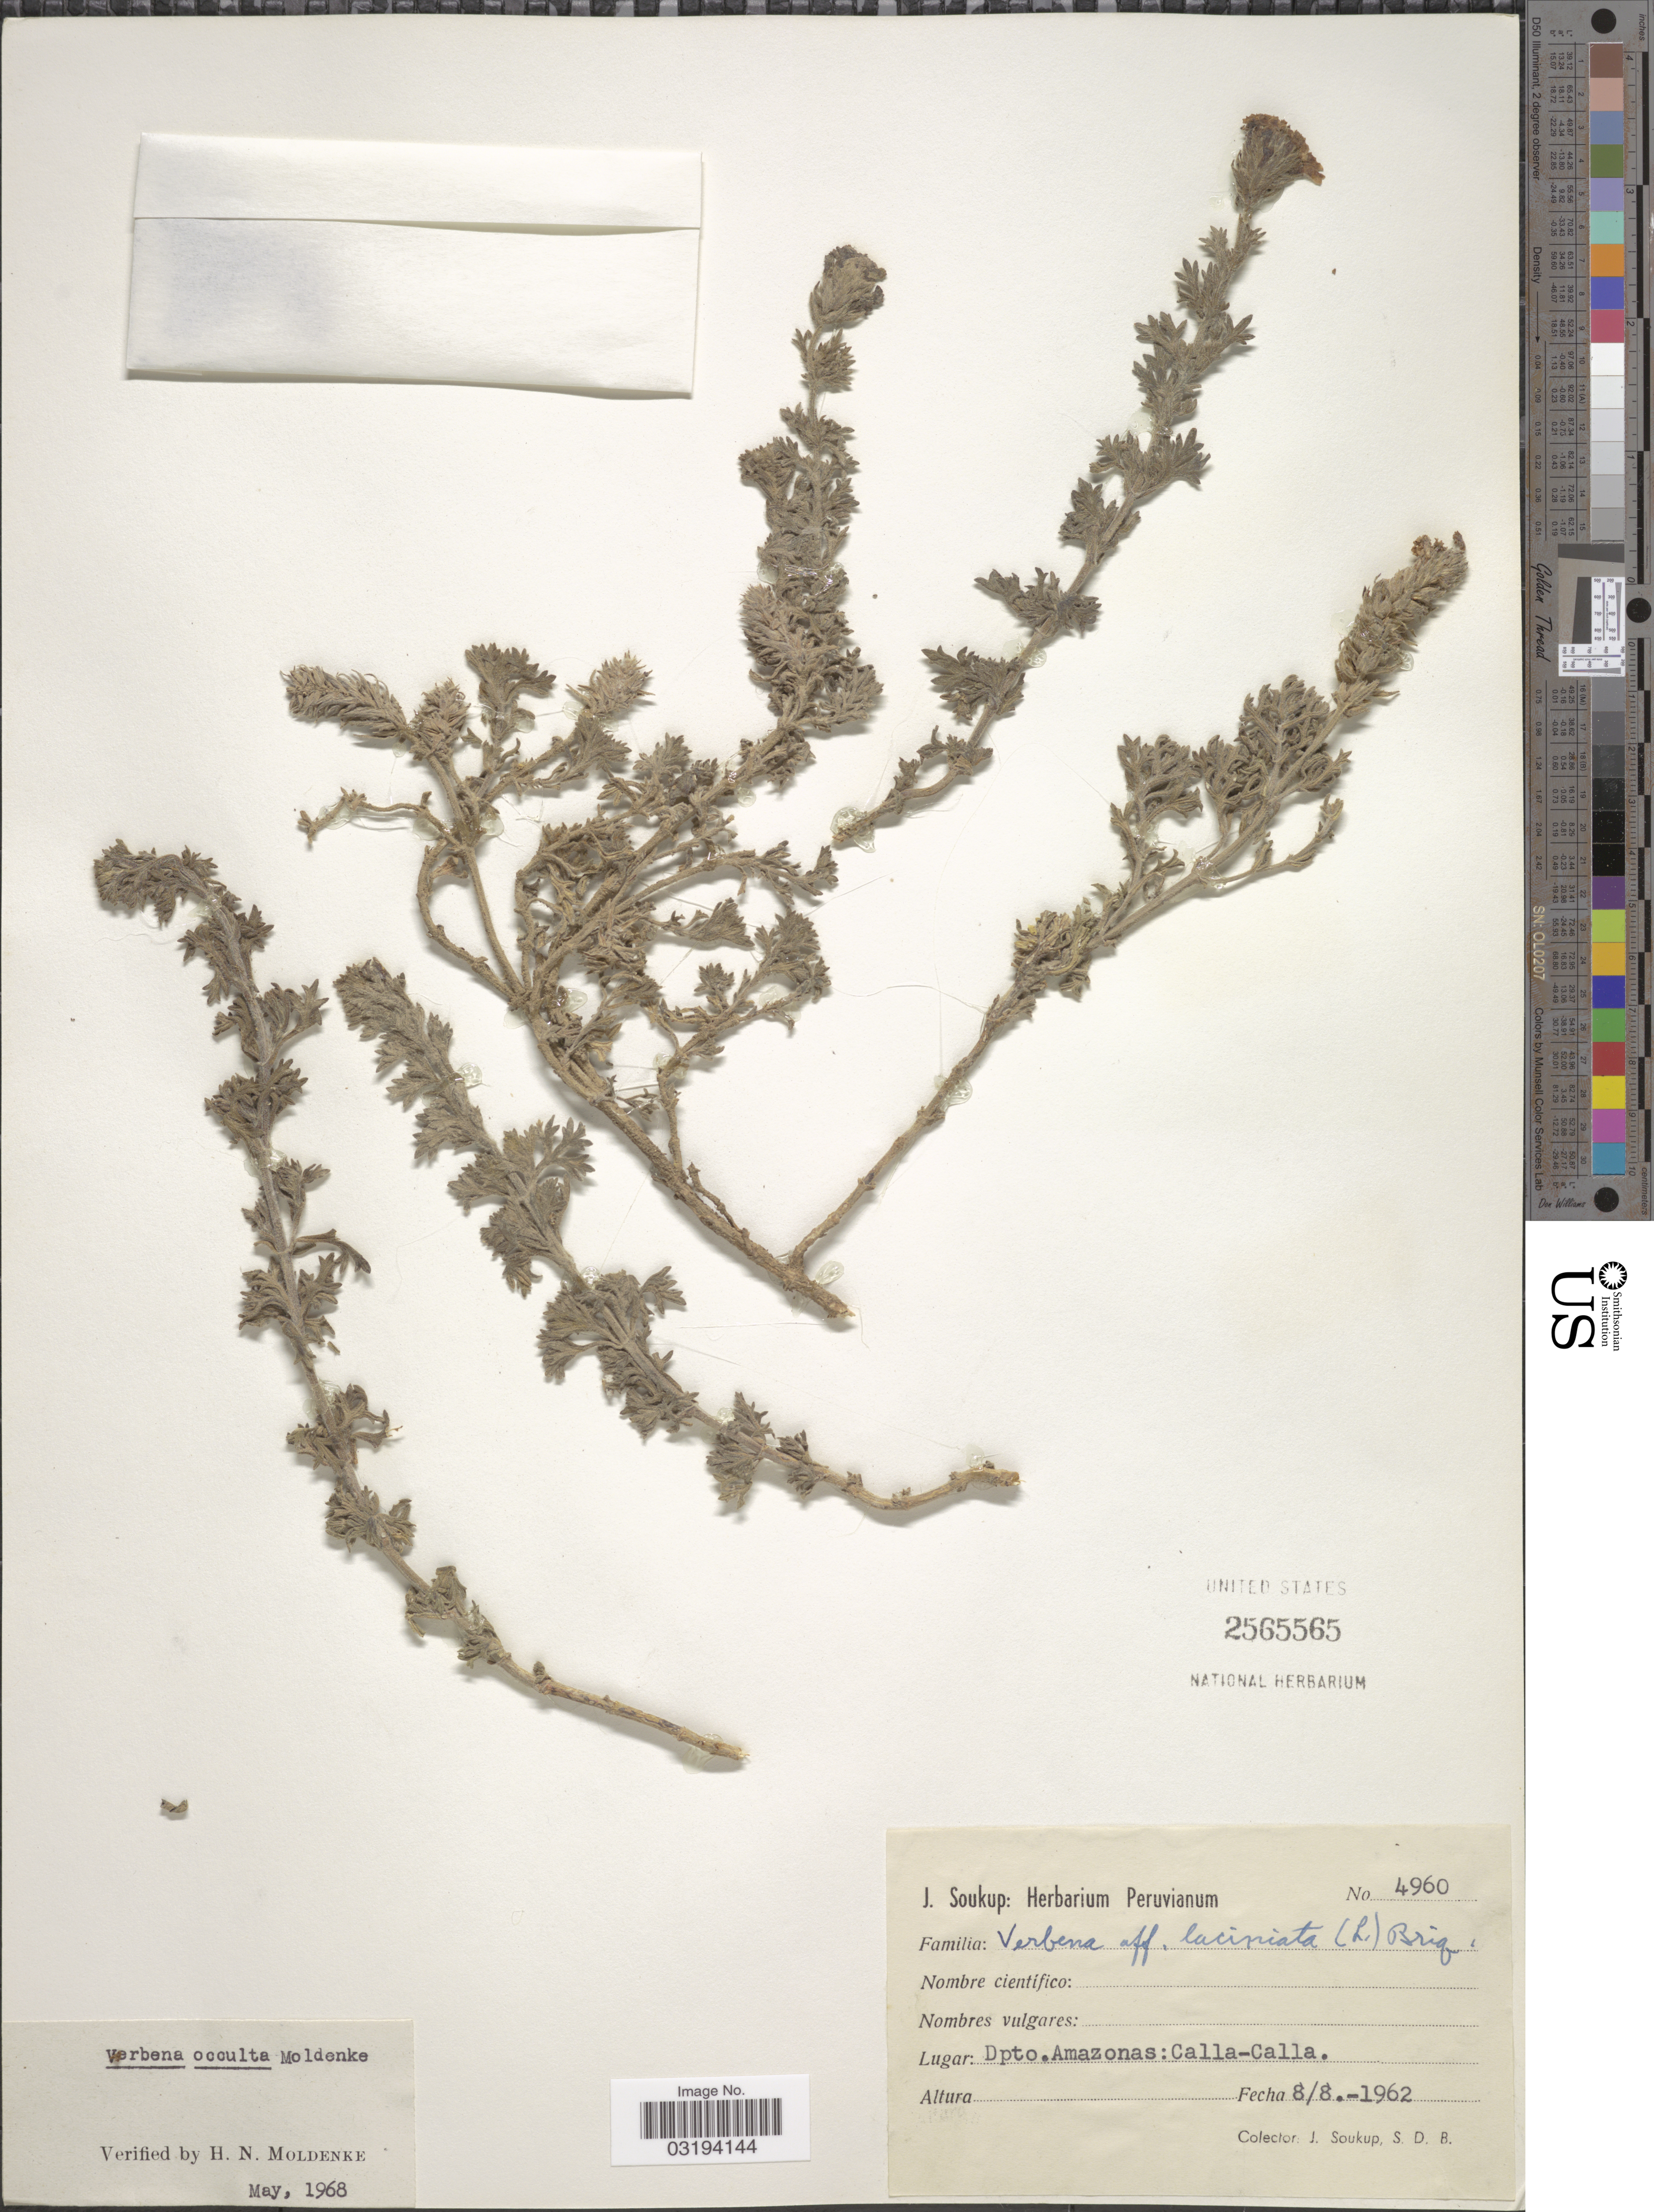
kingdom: Plantae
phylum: Tracheophyta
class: Magnoliopsida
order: Lamiales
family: Verbenaceae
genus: Verbena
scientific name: Verbena occulta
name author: Moldenke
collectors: J. Soukup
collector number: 4960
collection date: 1962-08-08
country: Peru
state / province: Amazonas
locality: Dpto. Amazonas: Calla-Calla.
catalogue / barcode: US 2565565